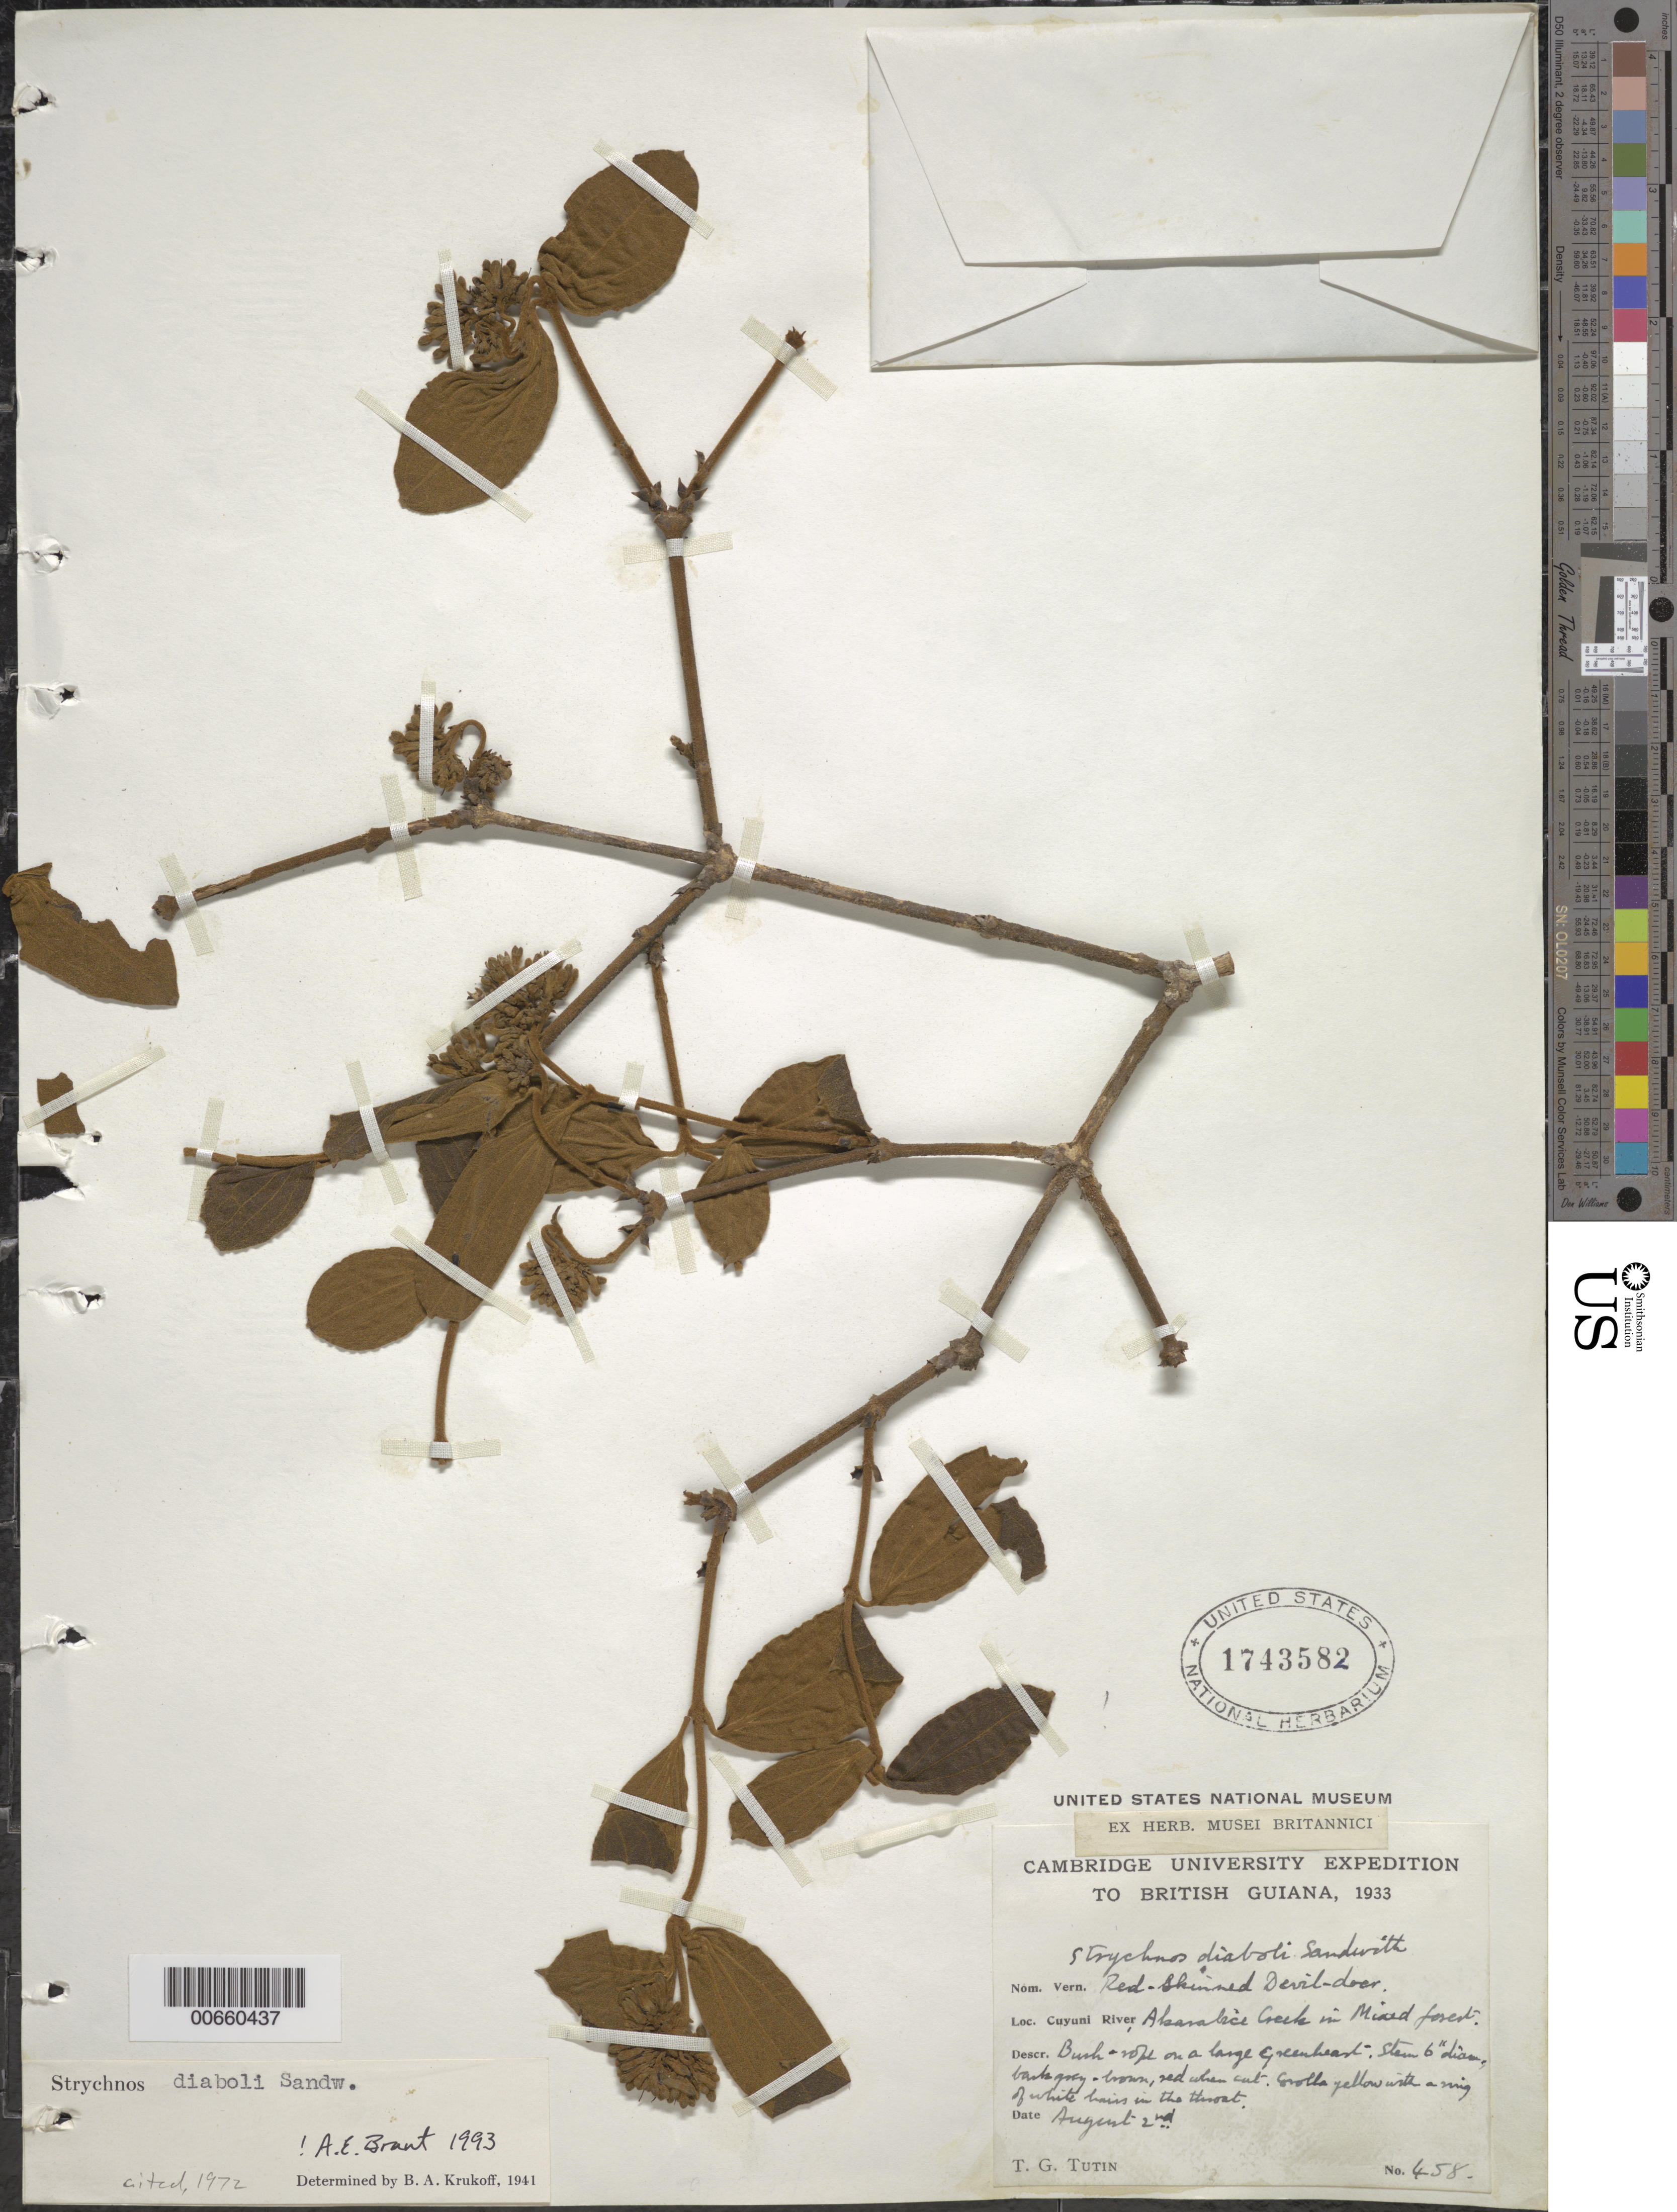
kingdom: Plantae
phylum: Tracheophyta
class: Magnoliopsida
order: Gentianales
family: Loganiaceae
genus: Strychnos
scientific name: Strychnos diaboli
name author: Sandwith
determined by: Brant, A. E.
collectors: T. G. Tutin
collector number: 458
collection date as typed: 2-Aug-33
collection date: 1933-08-02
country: Guyana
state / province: Cuyuni-Mazaruni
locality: Akuruku Creek, Mazaruni Station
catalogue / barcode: US 1743582